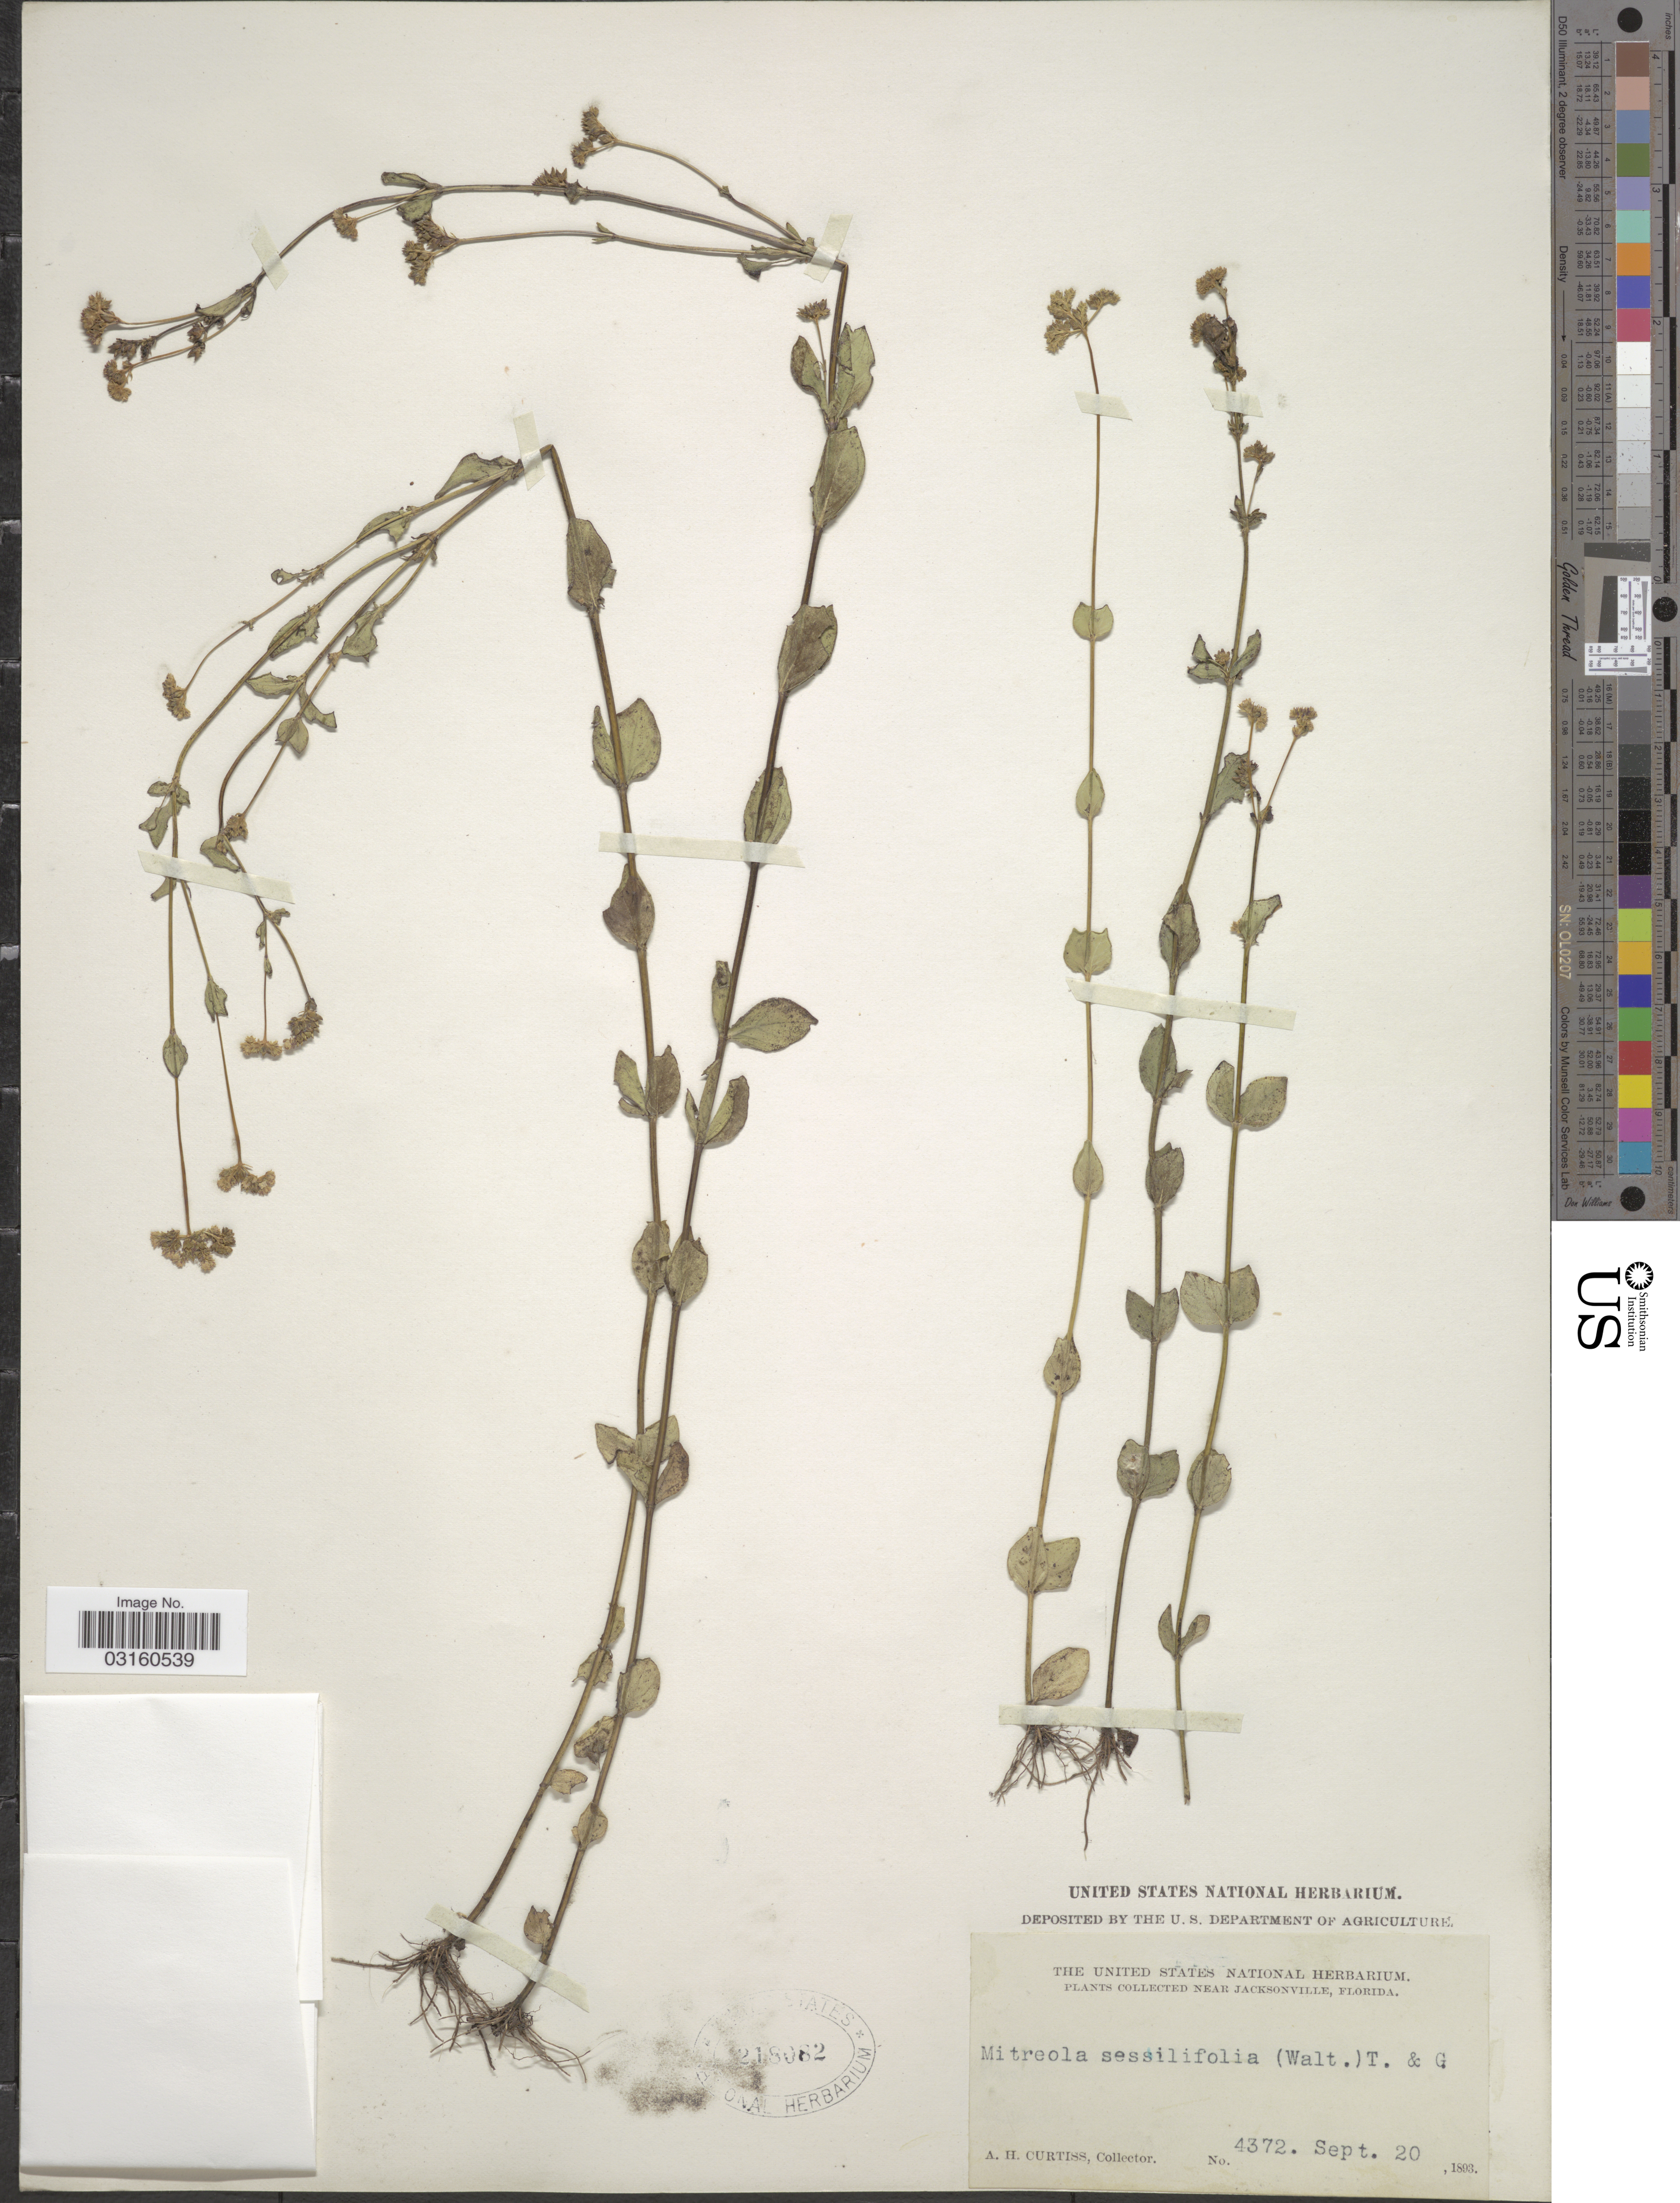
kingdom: Plantae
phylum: Tracheophyta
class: Magnoliopsida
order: Gentianales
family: Loganiaceae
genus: Mitreola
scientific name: Mitreola sessilifolia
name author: (J.F. Gmel.) G. Don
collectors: A. H. Curtiss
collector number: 4372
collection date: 1893-09-20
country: United States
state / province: Florida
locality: Near Jacksonville.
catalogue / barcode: US 218082